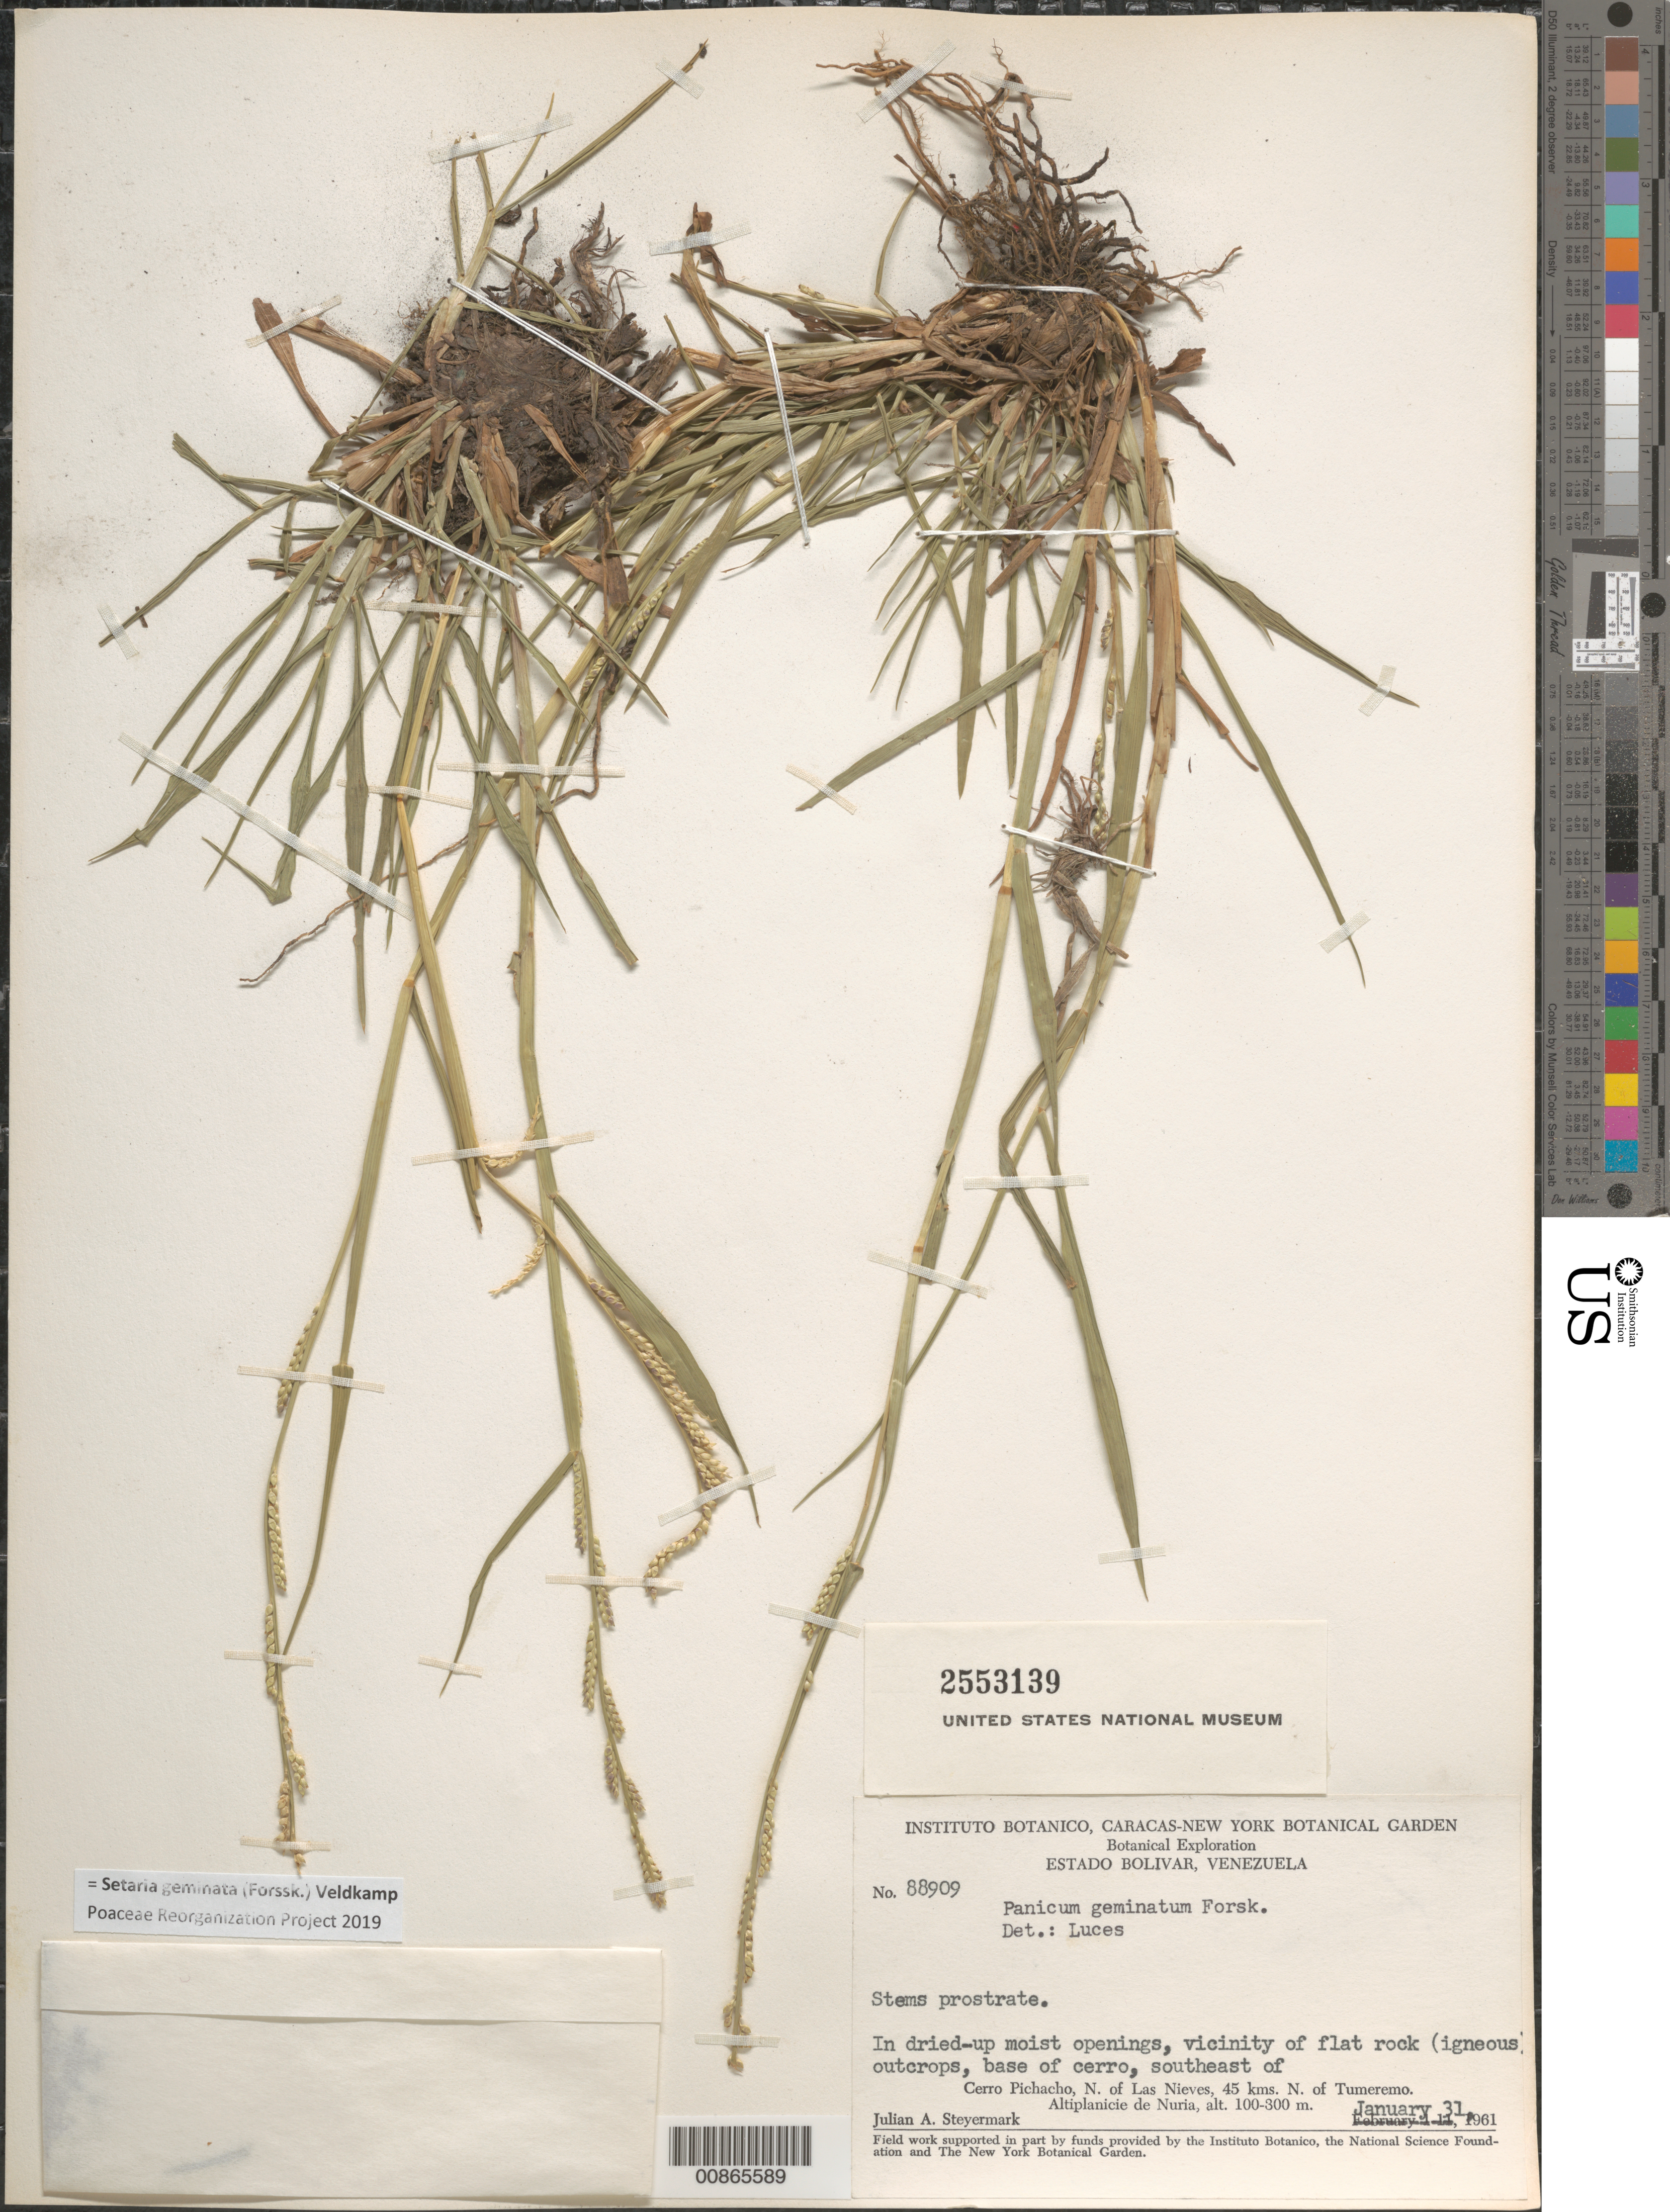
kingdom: Plantae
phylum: Tracheophyta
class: Liliopsida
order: Poales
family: Poaceae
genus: Setaria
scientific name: Setaria geminata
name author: (Forssk.) Veldkamp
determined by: Poaceae Reorganization Project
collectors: J. Steyermark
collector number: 88909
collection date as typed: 31-Jan-61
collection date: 1961-01-31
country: Venezuela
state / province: Bolívar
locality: Cerro El Picacho, SE of; N of Las Nieves, 45 km N of Tumeremo, Altiplanicie de Nuria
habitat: Dried-up moist openings, vicinity of flat rock (igneous outcrops), base of cerro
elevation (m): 100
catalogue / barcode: US 2553139